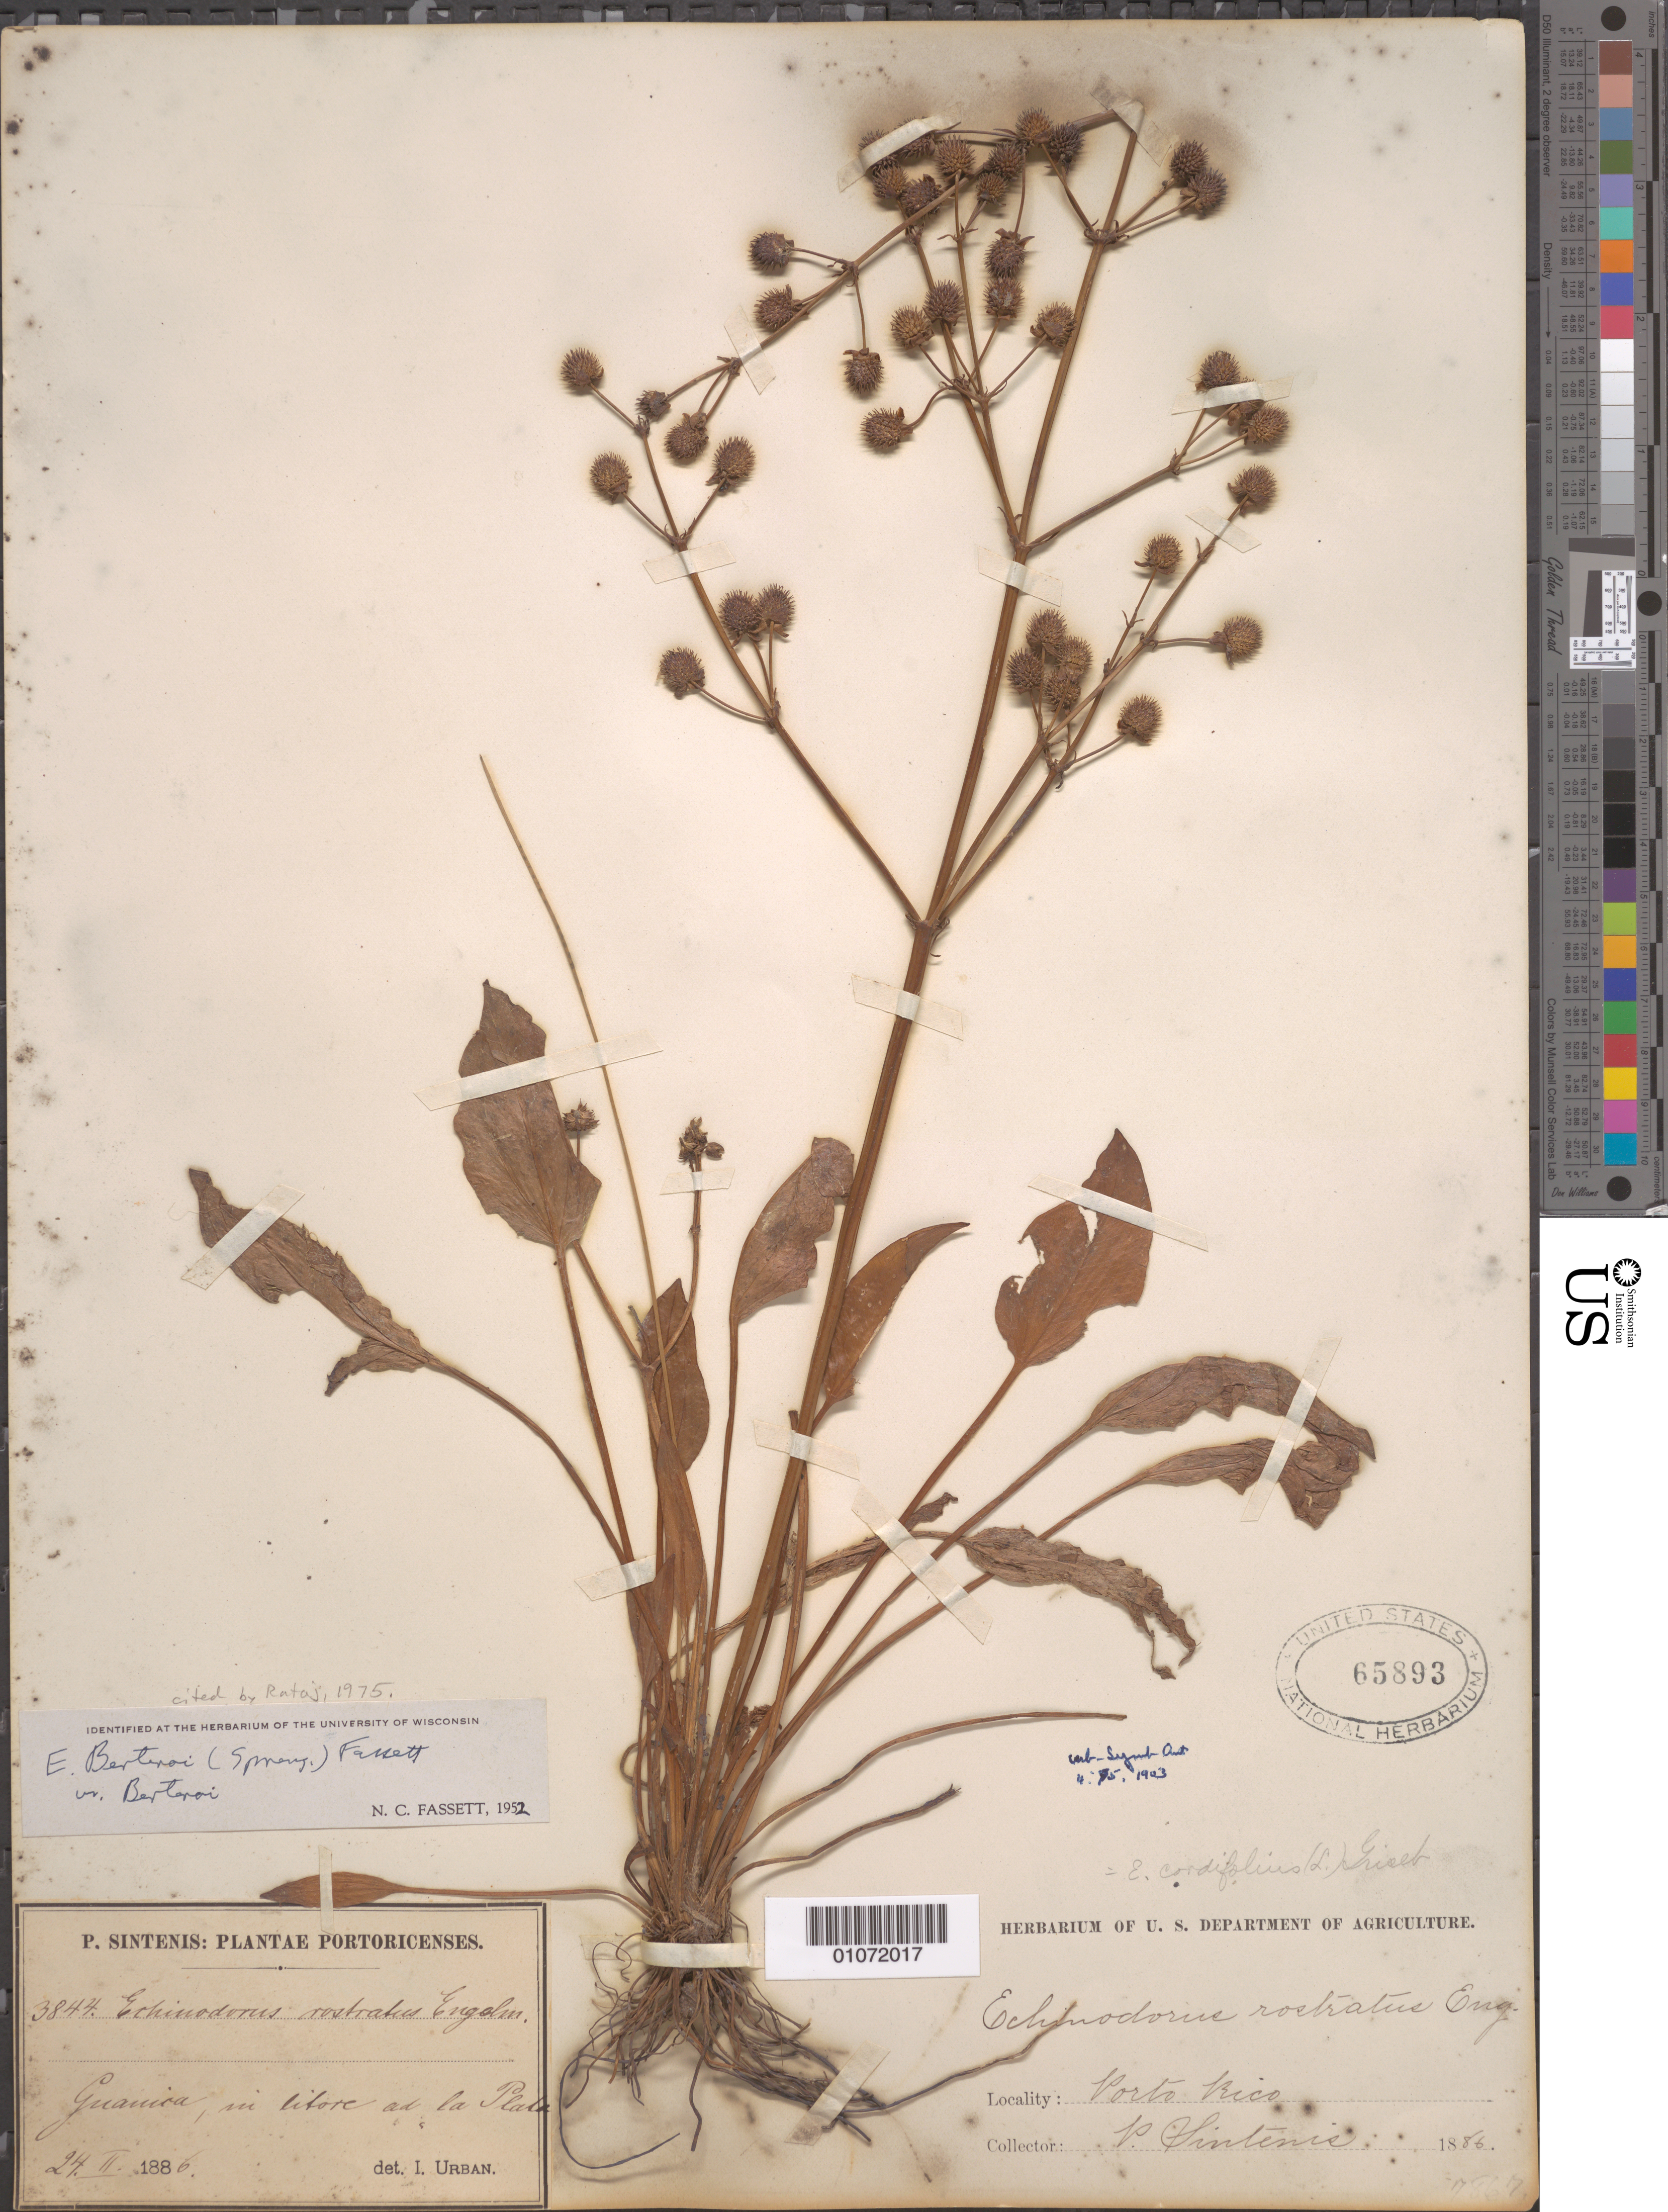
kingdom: Plantae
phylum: Tracheophyta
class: Liliopsida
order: Alismatales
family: Alismataceae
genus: Echinodorus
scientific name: Echinodorus berteroi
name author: (Spreng.) Fassett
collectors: P. Sintenis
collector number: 3844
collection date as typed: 24 Feb 1886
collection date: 1886-02-24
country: Puerto Rico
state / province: Guánica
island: Puerto Rico I.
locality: In lilote ad la pela.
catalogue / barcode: US 65893